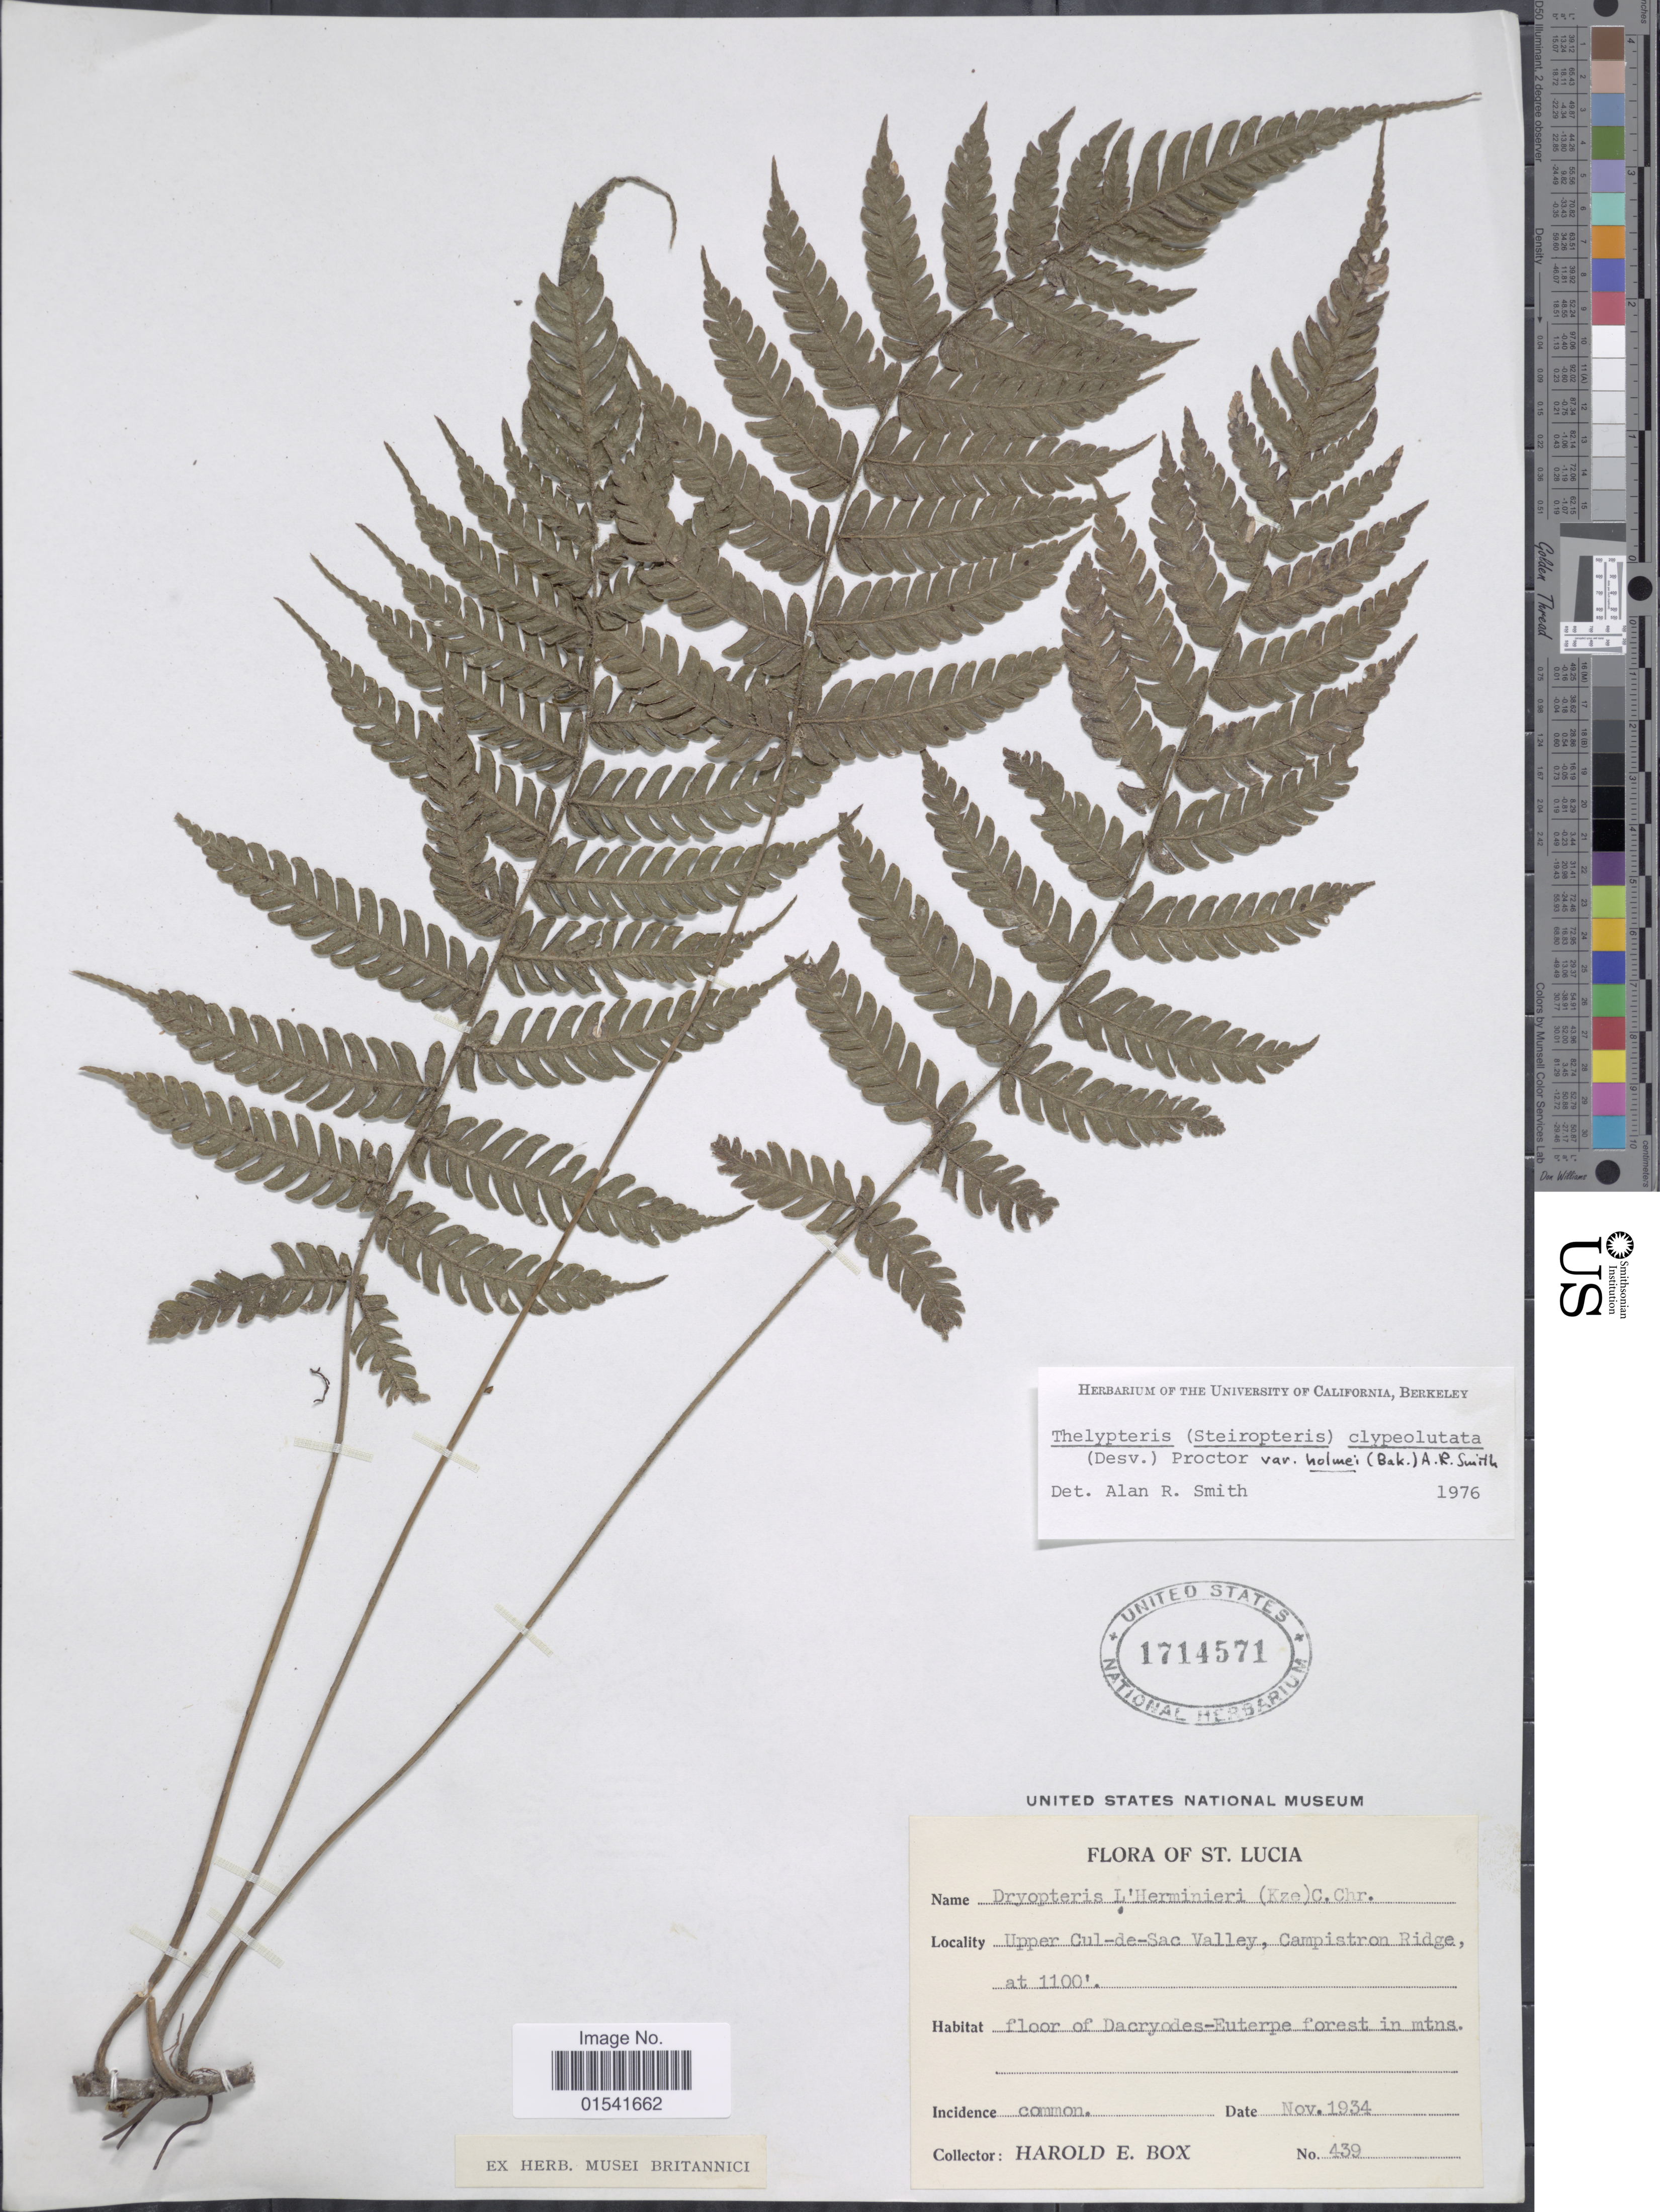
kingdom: Plantae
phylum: Tracheophyta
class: Polypodiopsida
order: Polypodiales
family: Thelypteridaceae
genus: Steiropteris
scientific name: Steiropteris clypeolutata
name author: (Desv.) Pic. Serm.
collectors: H. E. Box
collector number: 439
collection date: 1934-11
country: St. Lucia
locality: Upper Cul-de-Sac Valley, Campistron Ridge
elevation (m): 335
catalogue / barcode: US 1714571